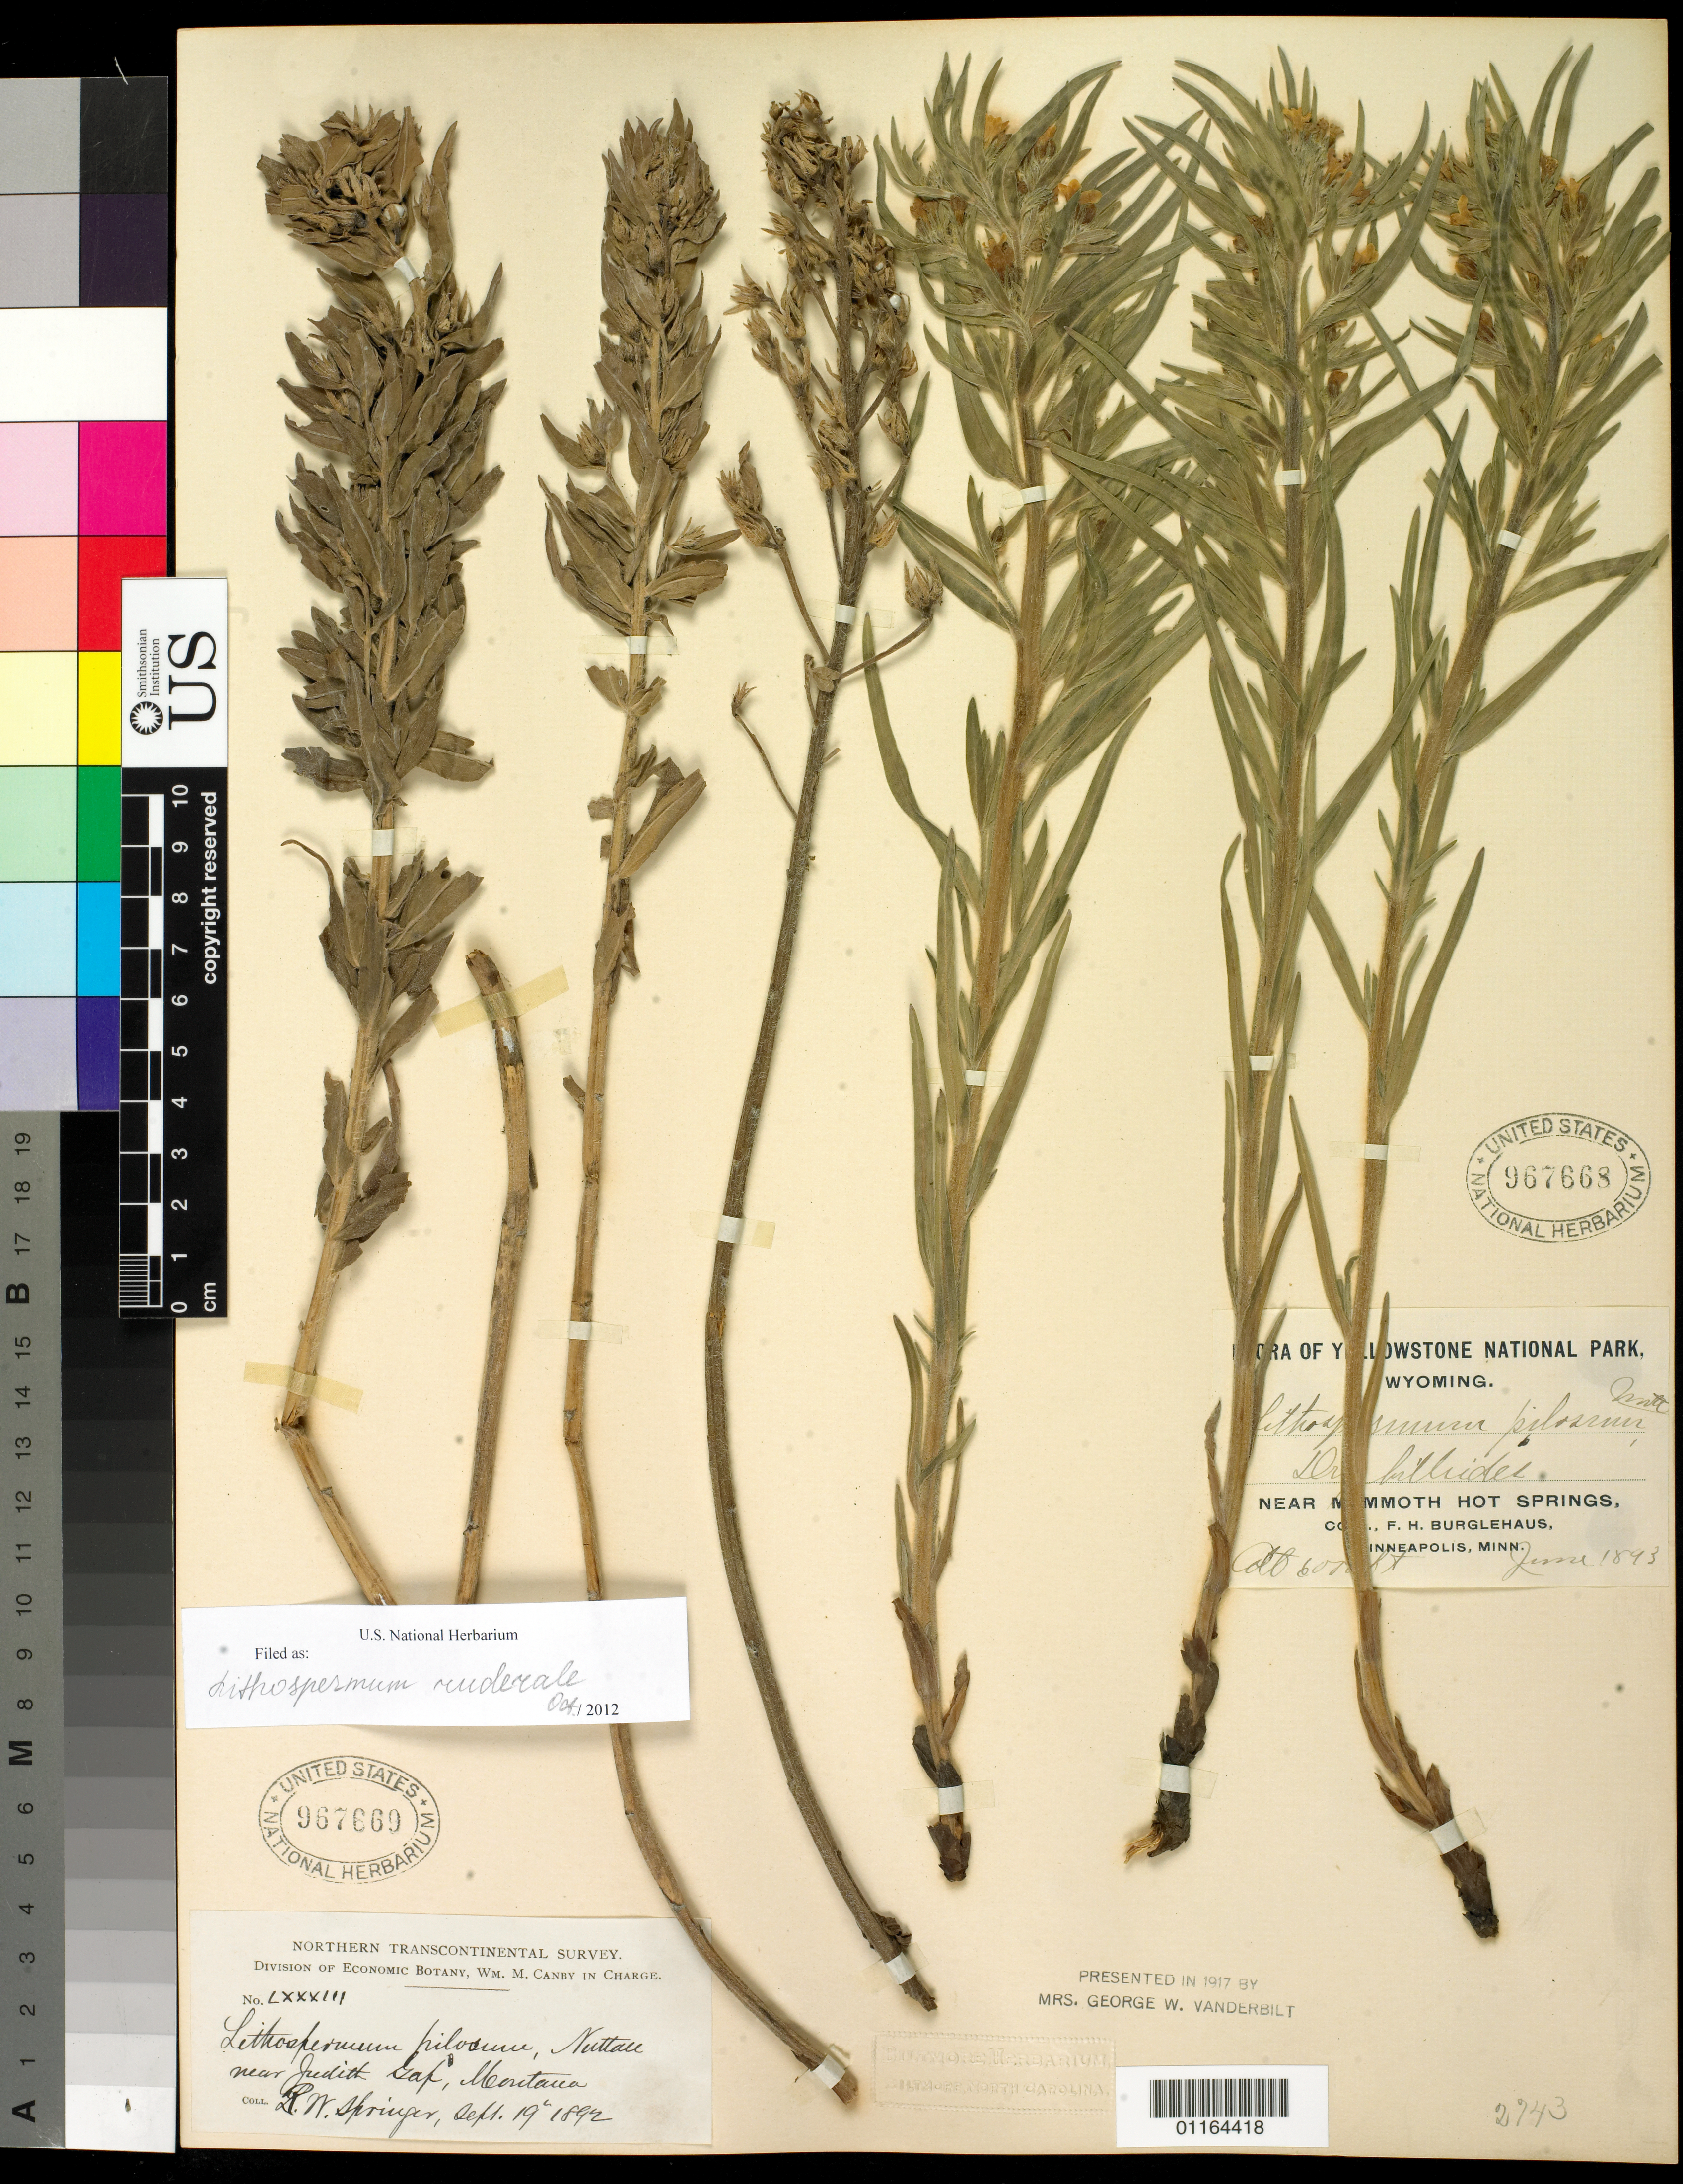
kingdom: Plantae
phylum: Tracheophyta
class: Magnoliopsida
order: Boraginales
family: Boraginaceae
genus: Lithospermum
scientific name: Lithospermum ruderale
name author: Douglas ex Lehm.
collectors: -. Springer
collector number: LXXXIII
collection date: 1892-09-19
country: United States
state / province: Montana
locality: near Judith Park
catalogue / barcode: US 967669